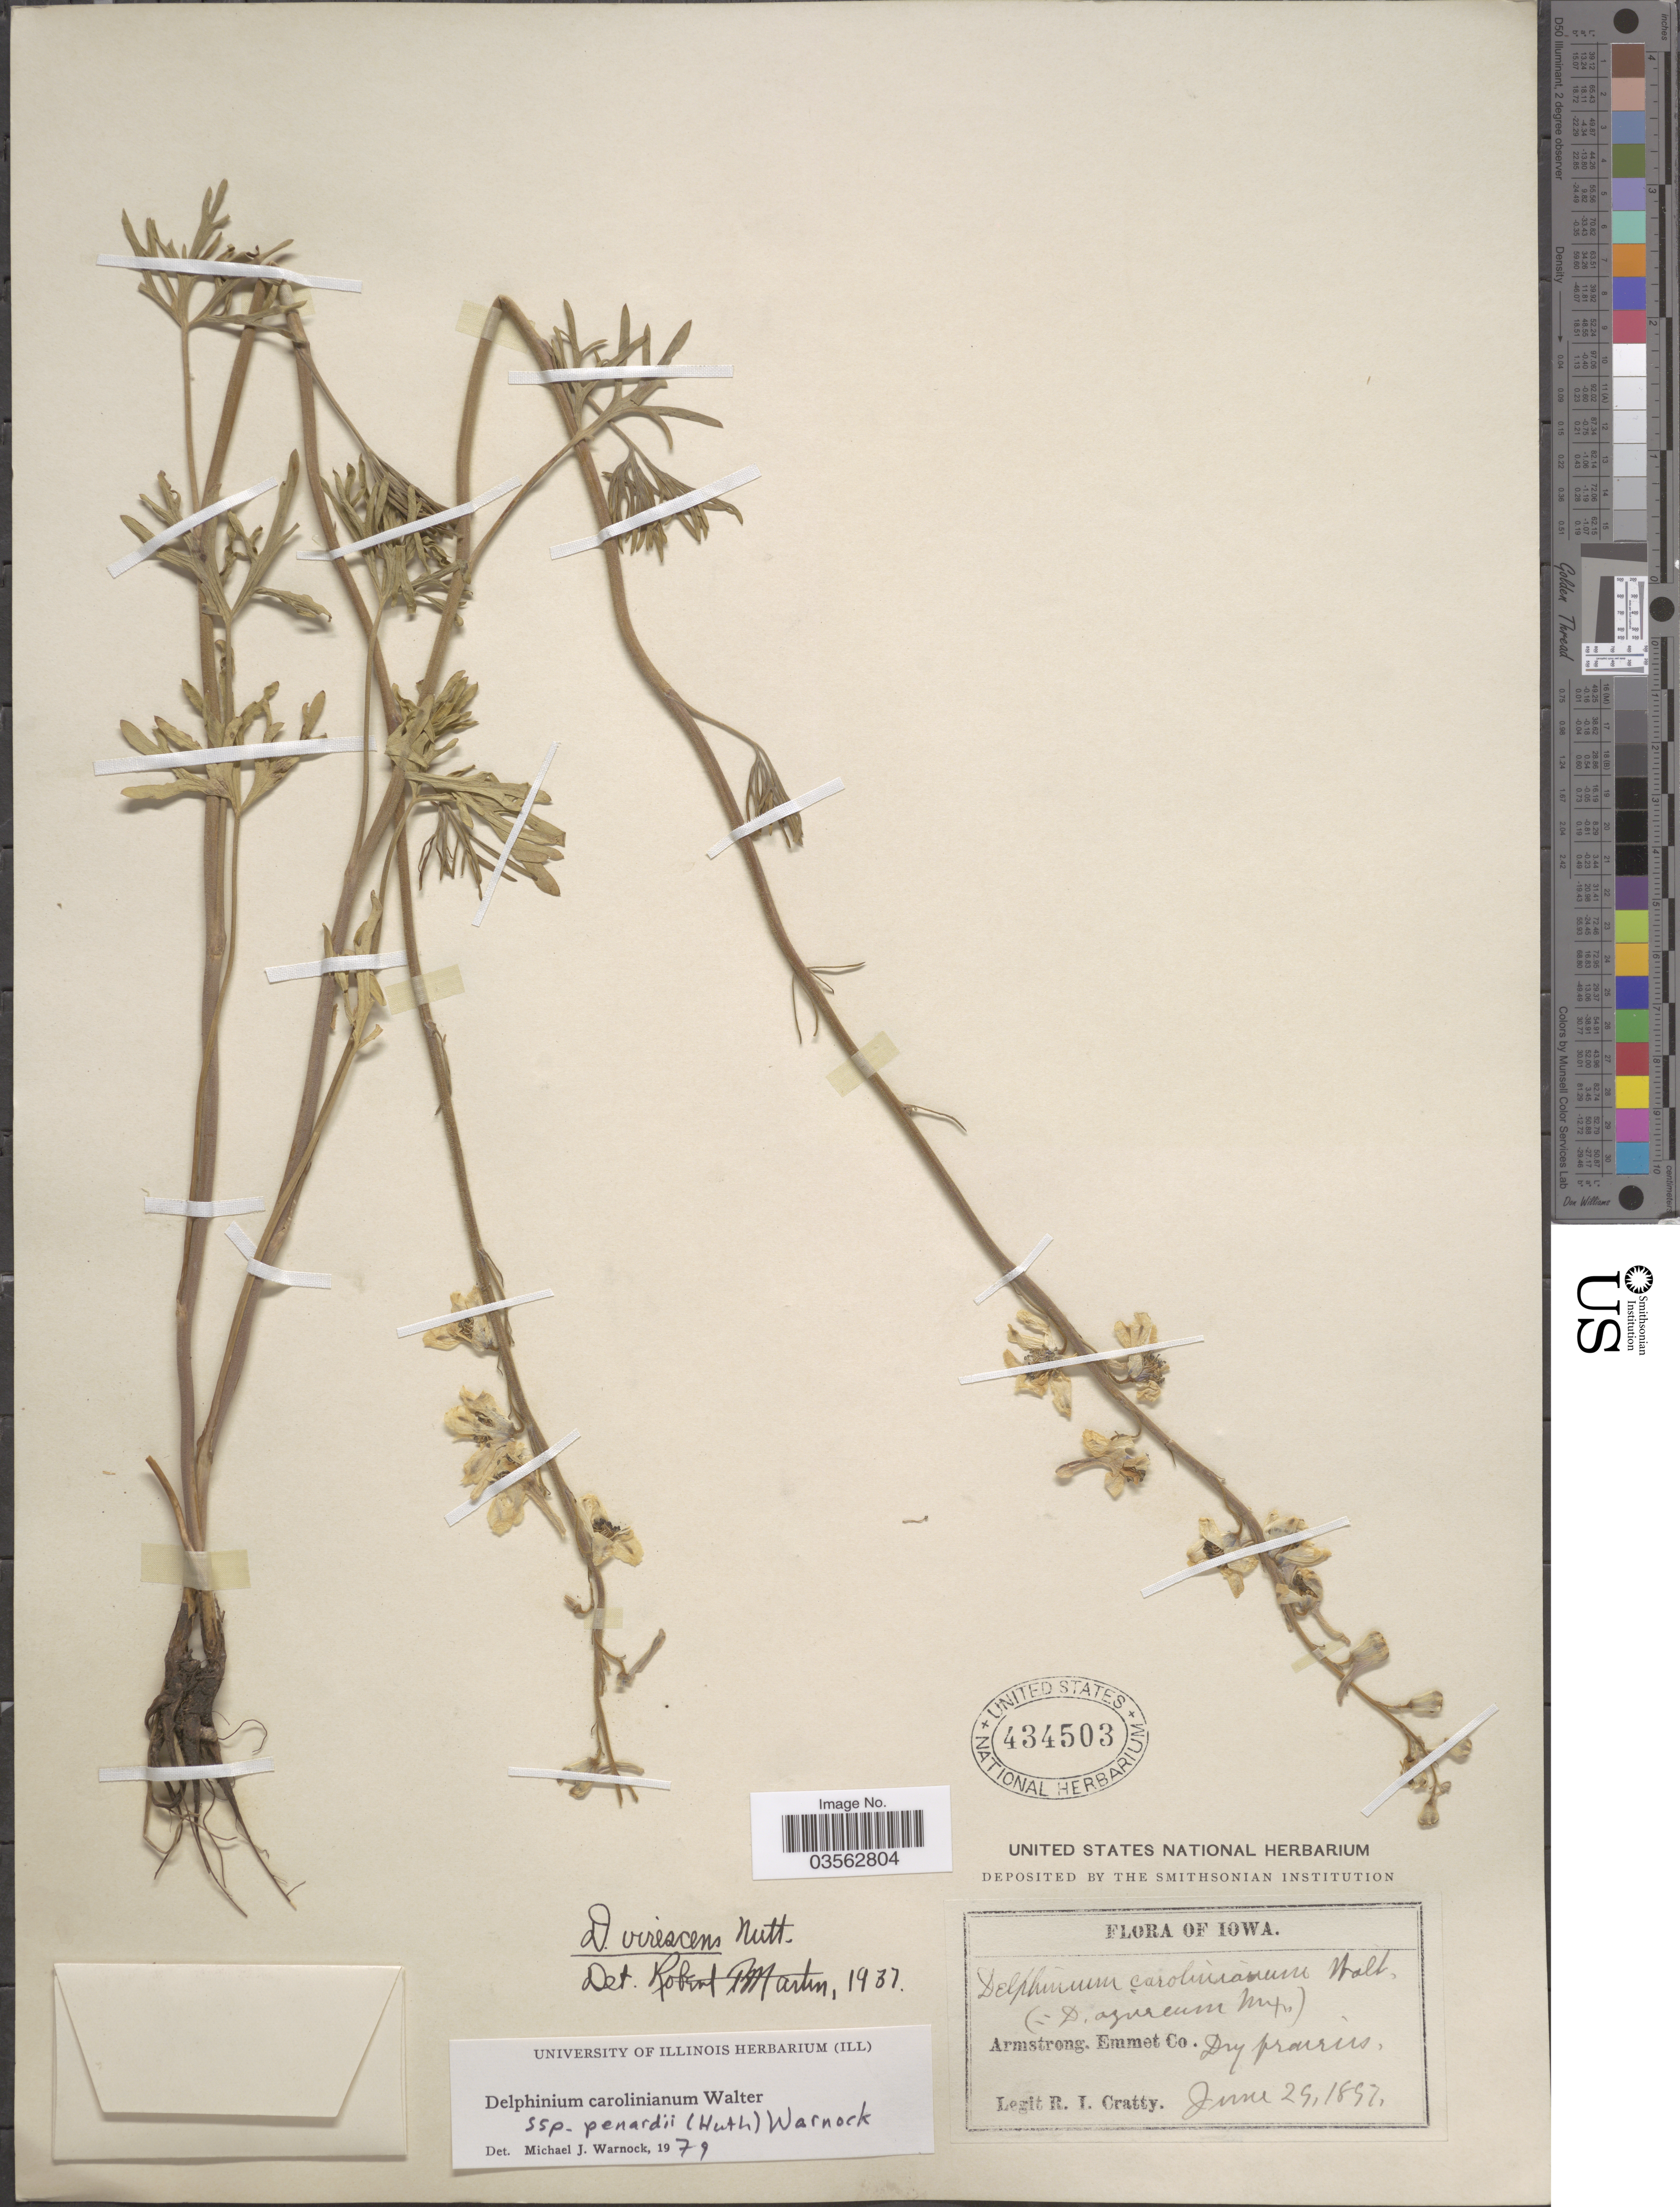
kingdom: Plantae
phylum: Tracheophyta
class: Magnoliopsida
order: Ranunculales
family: Ranunculaceae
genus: Delphinium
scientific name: Delphinium carolinianum subsp. penardii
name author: (Huth) M.J. Warnock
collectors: R. Cratty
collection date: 1897-06-29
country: United States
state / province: Iowa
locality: Armstrong. Emmet Co.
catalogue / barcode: US 434503